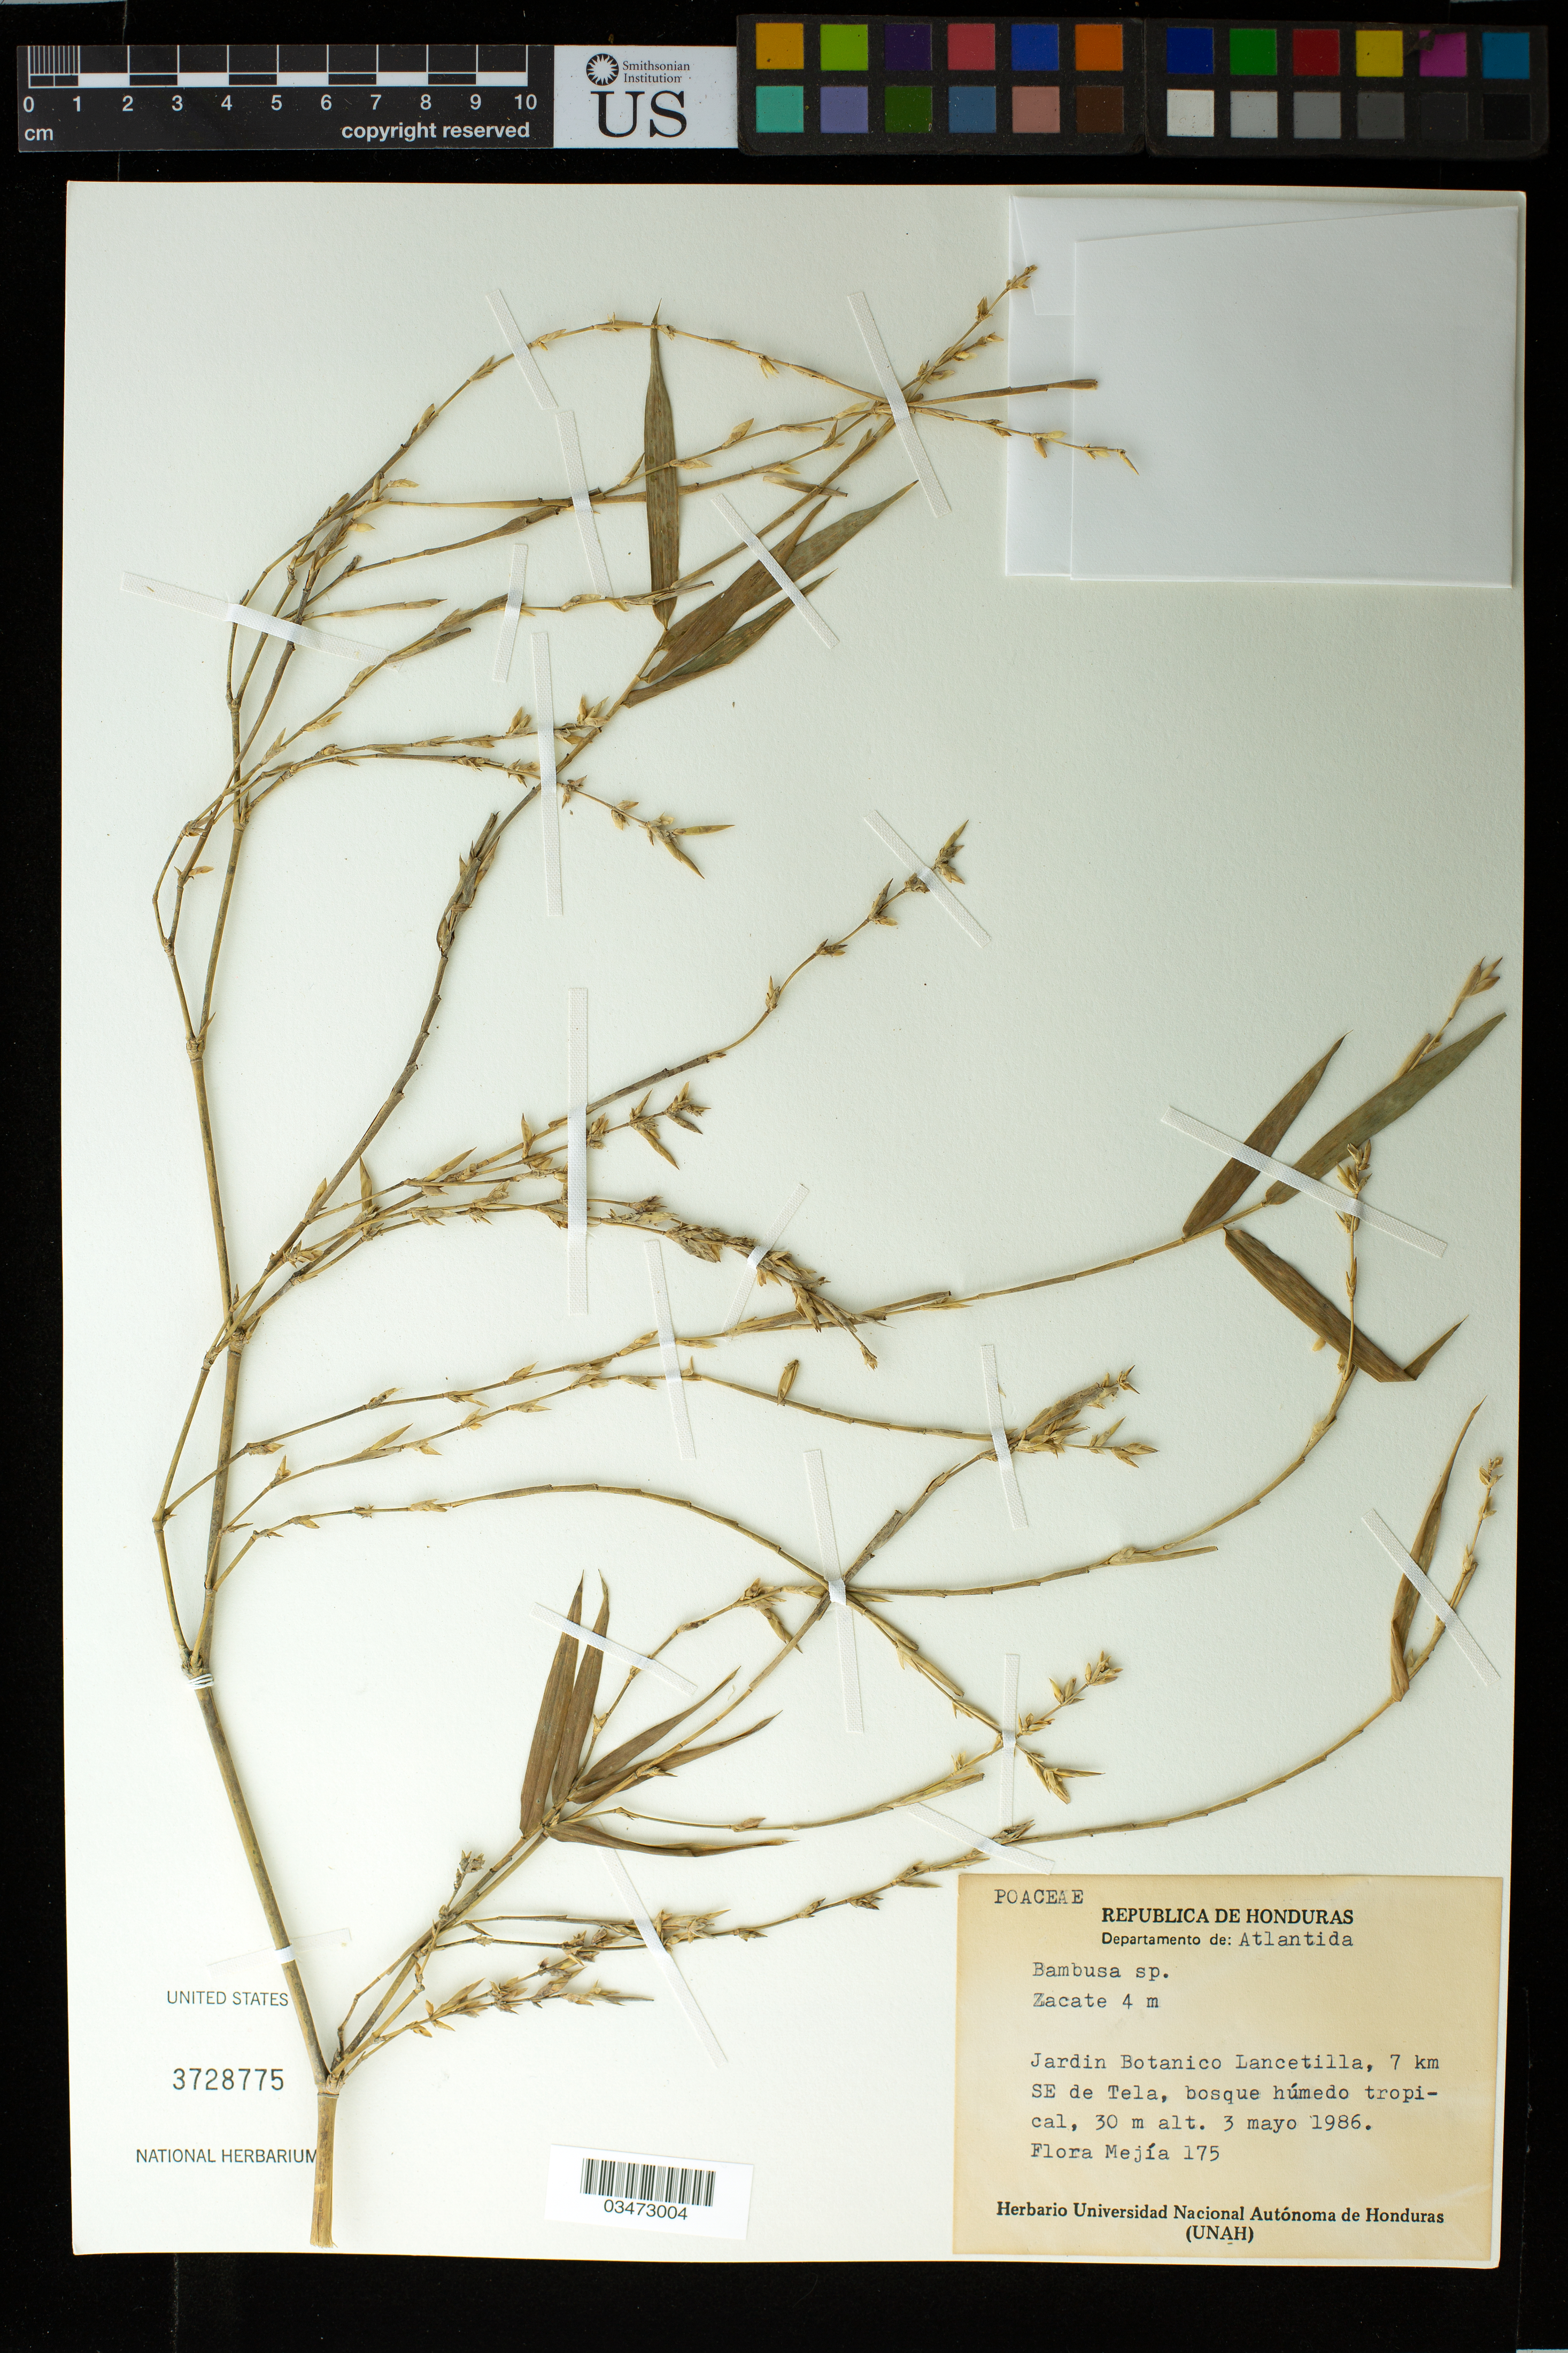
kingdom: Plantae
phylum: Tracheophyta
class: Liliopsida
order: Poales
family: Poaceae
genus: Bambusa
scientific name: Bambusa sp.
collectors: F. Mejia C.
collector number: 175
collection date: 1986-05-03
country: Honduras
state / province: Atlántida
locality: Departamento de: Atlantida. Jardin Botanico Lancetilla, 7 km SE de Tela.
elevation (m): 30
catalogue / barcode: US 3728775